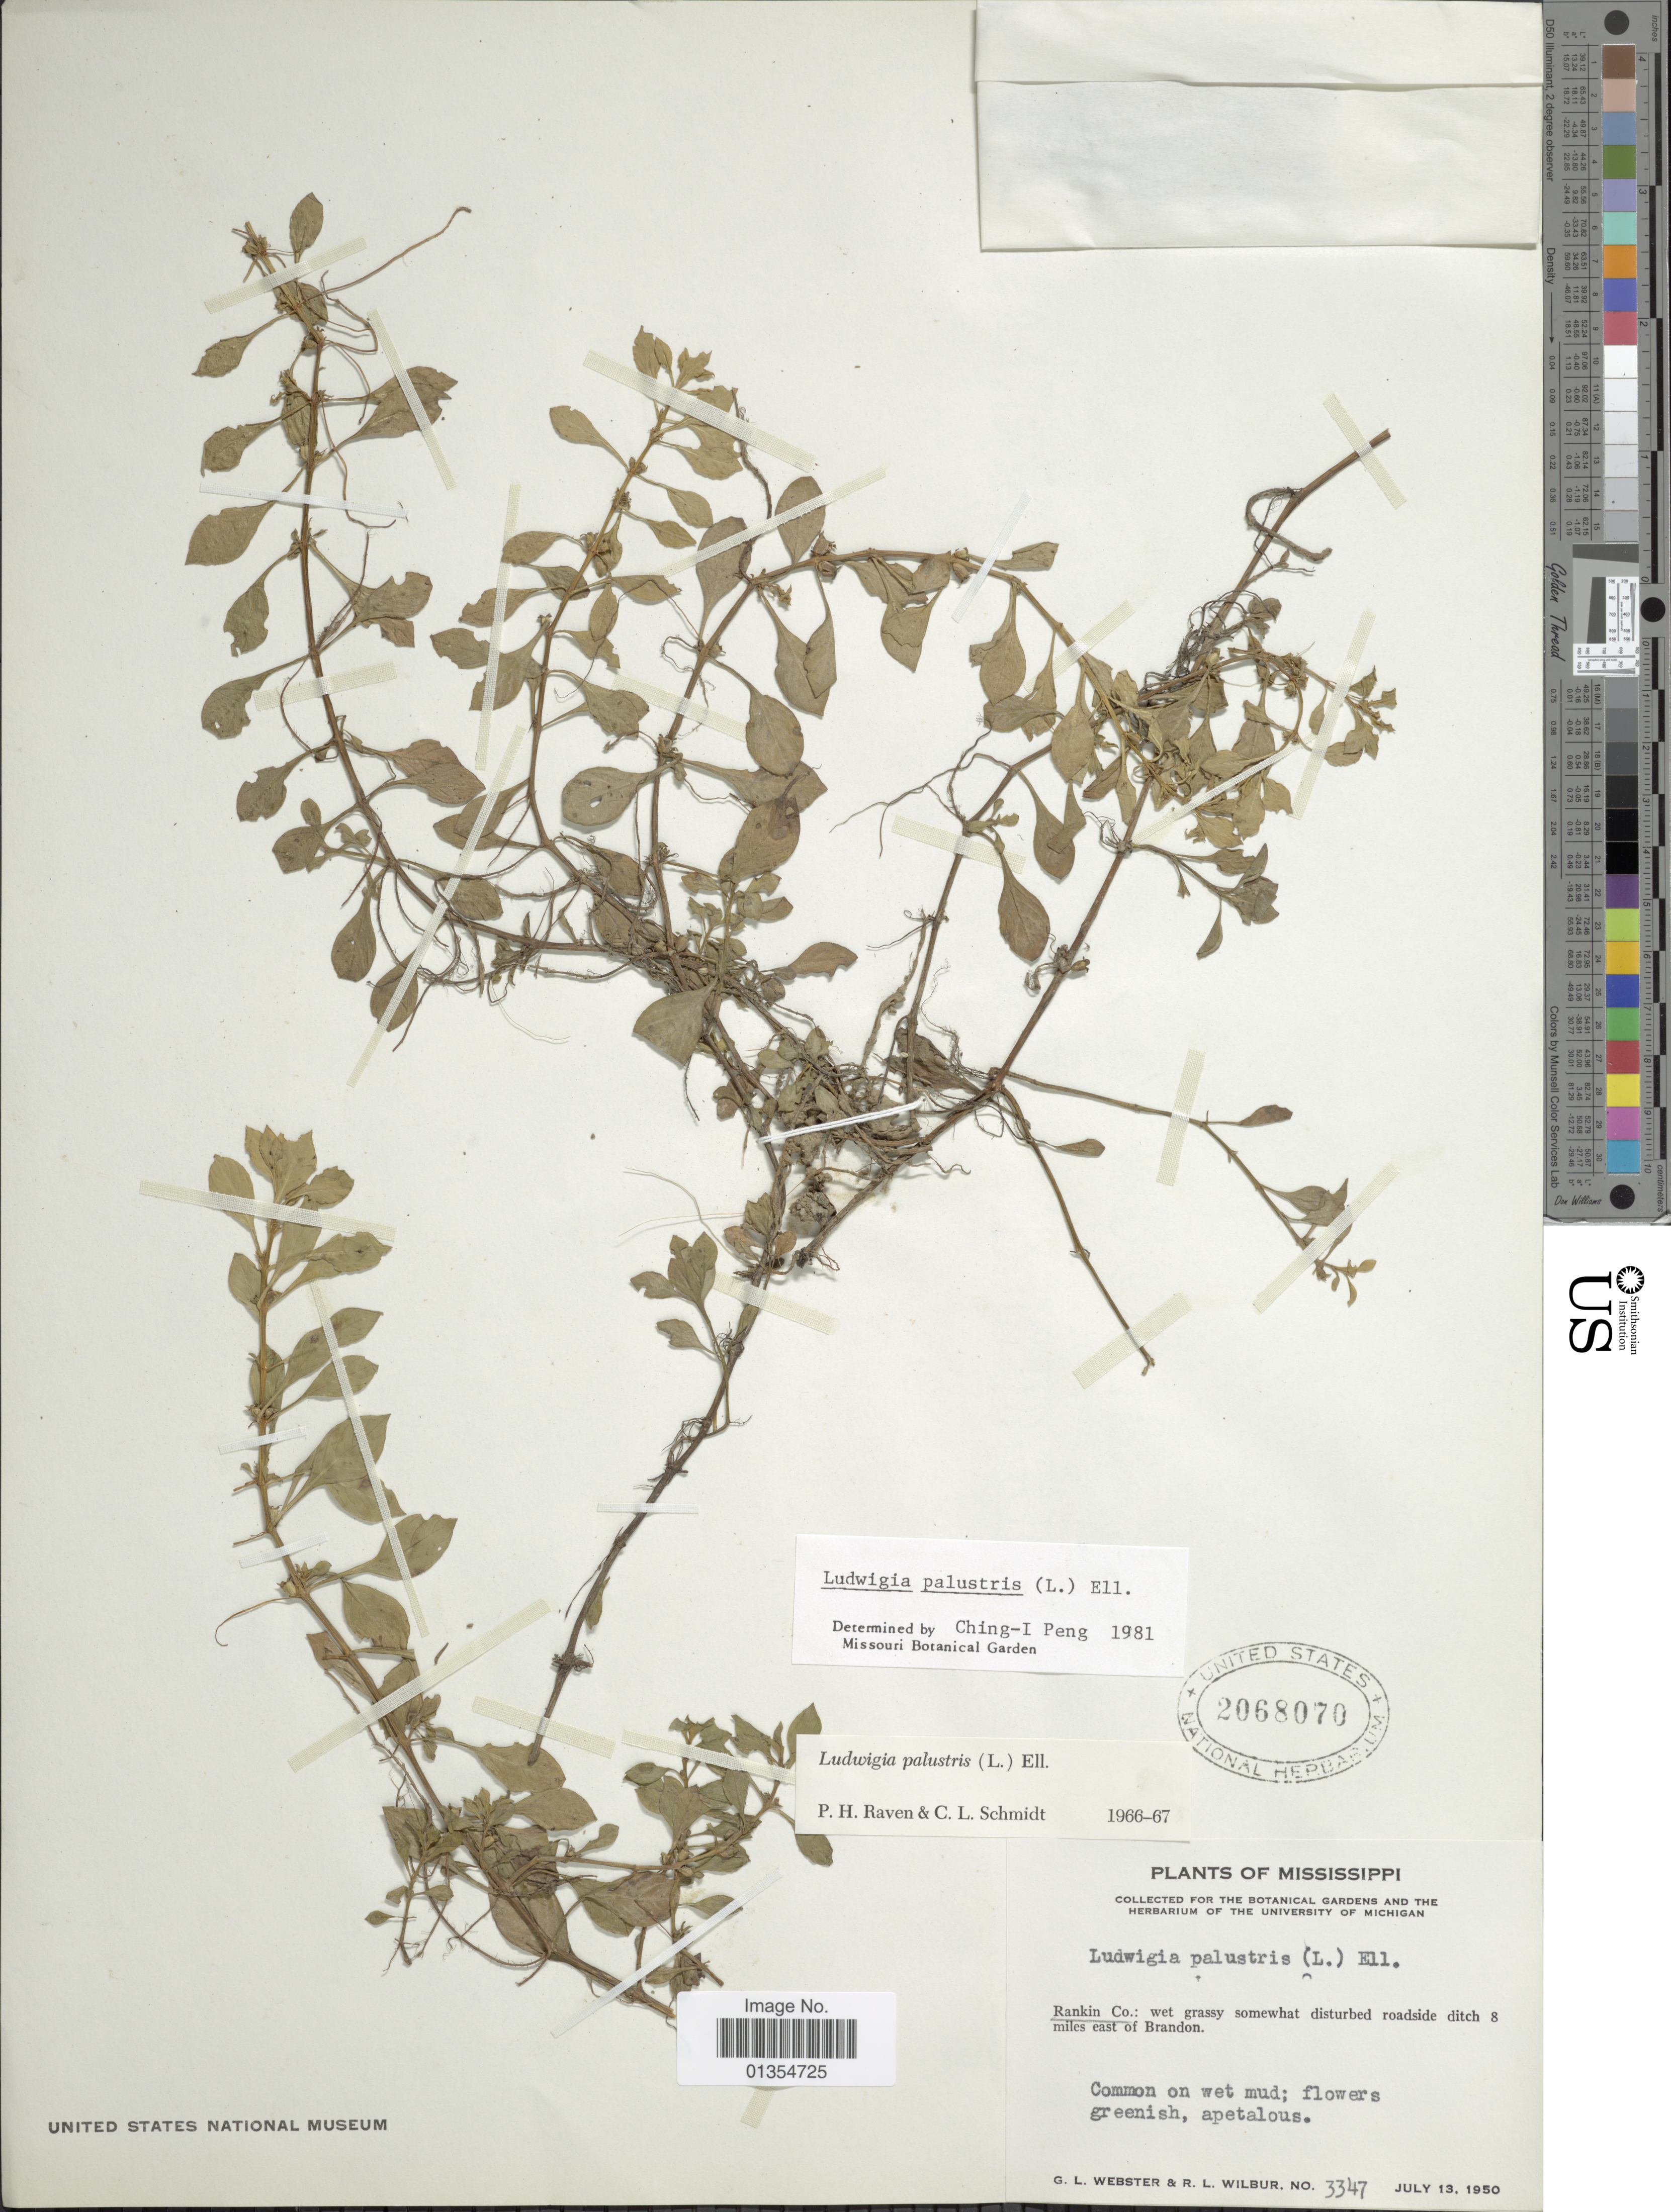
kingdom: Plantae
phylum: Tracheophyta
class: Magnoliopsida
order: Myrtales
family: Onagraceae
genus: Ludwigia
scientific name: Ludwigia palustris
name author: (L.) Elliott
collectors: G. L. Webster & R. L. Wilbur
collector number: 3347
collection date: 1950-07-13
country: United States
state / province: Mississippi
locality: Rankin Co: 8 miles east of Brandon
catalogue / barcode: US 2068070